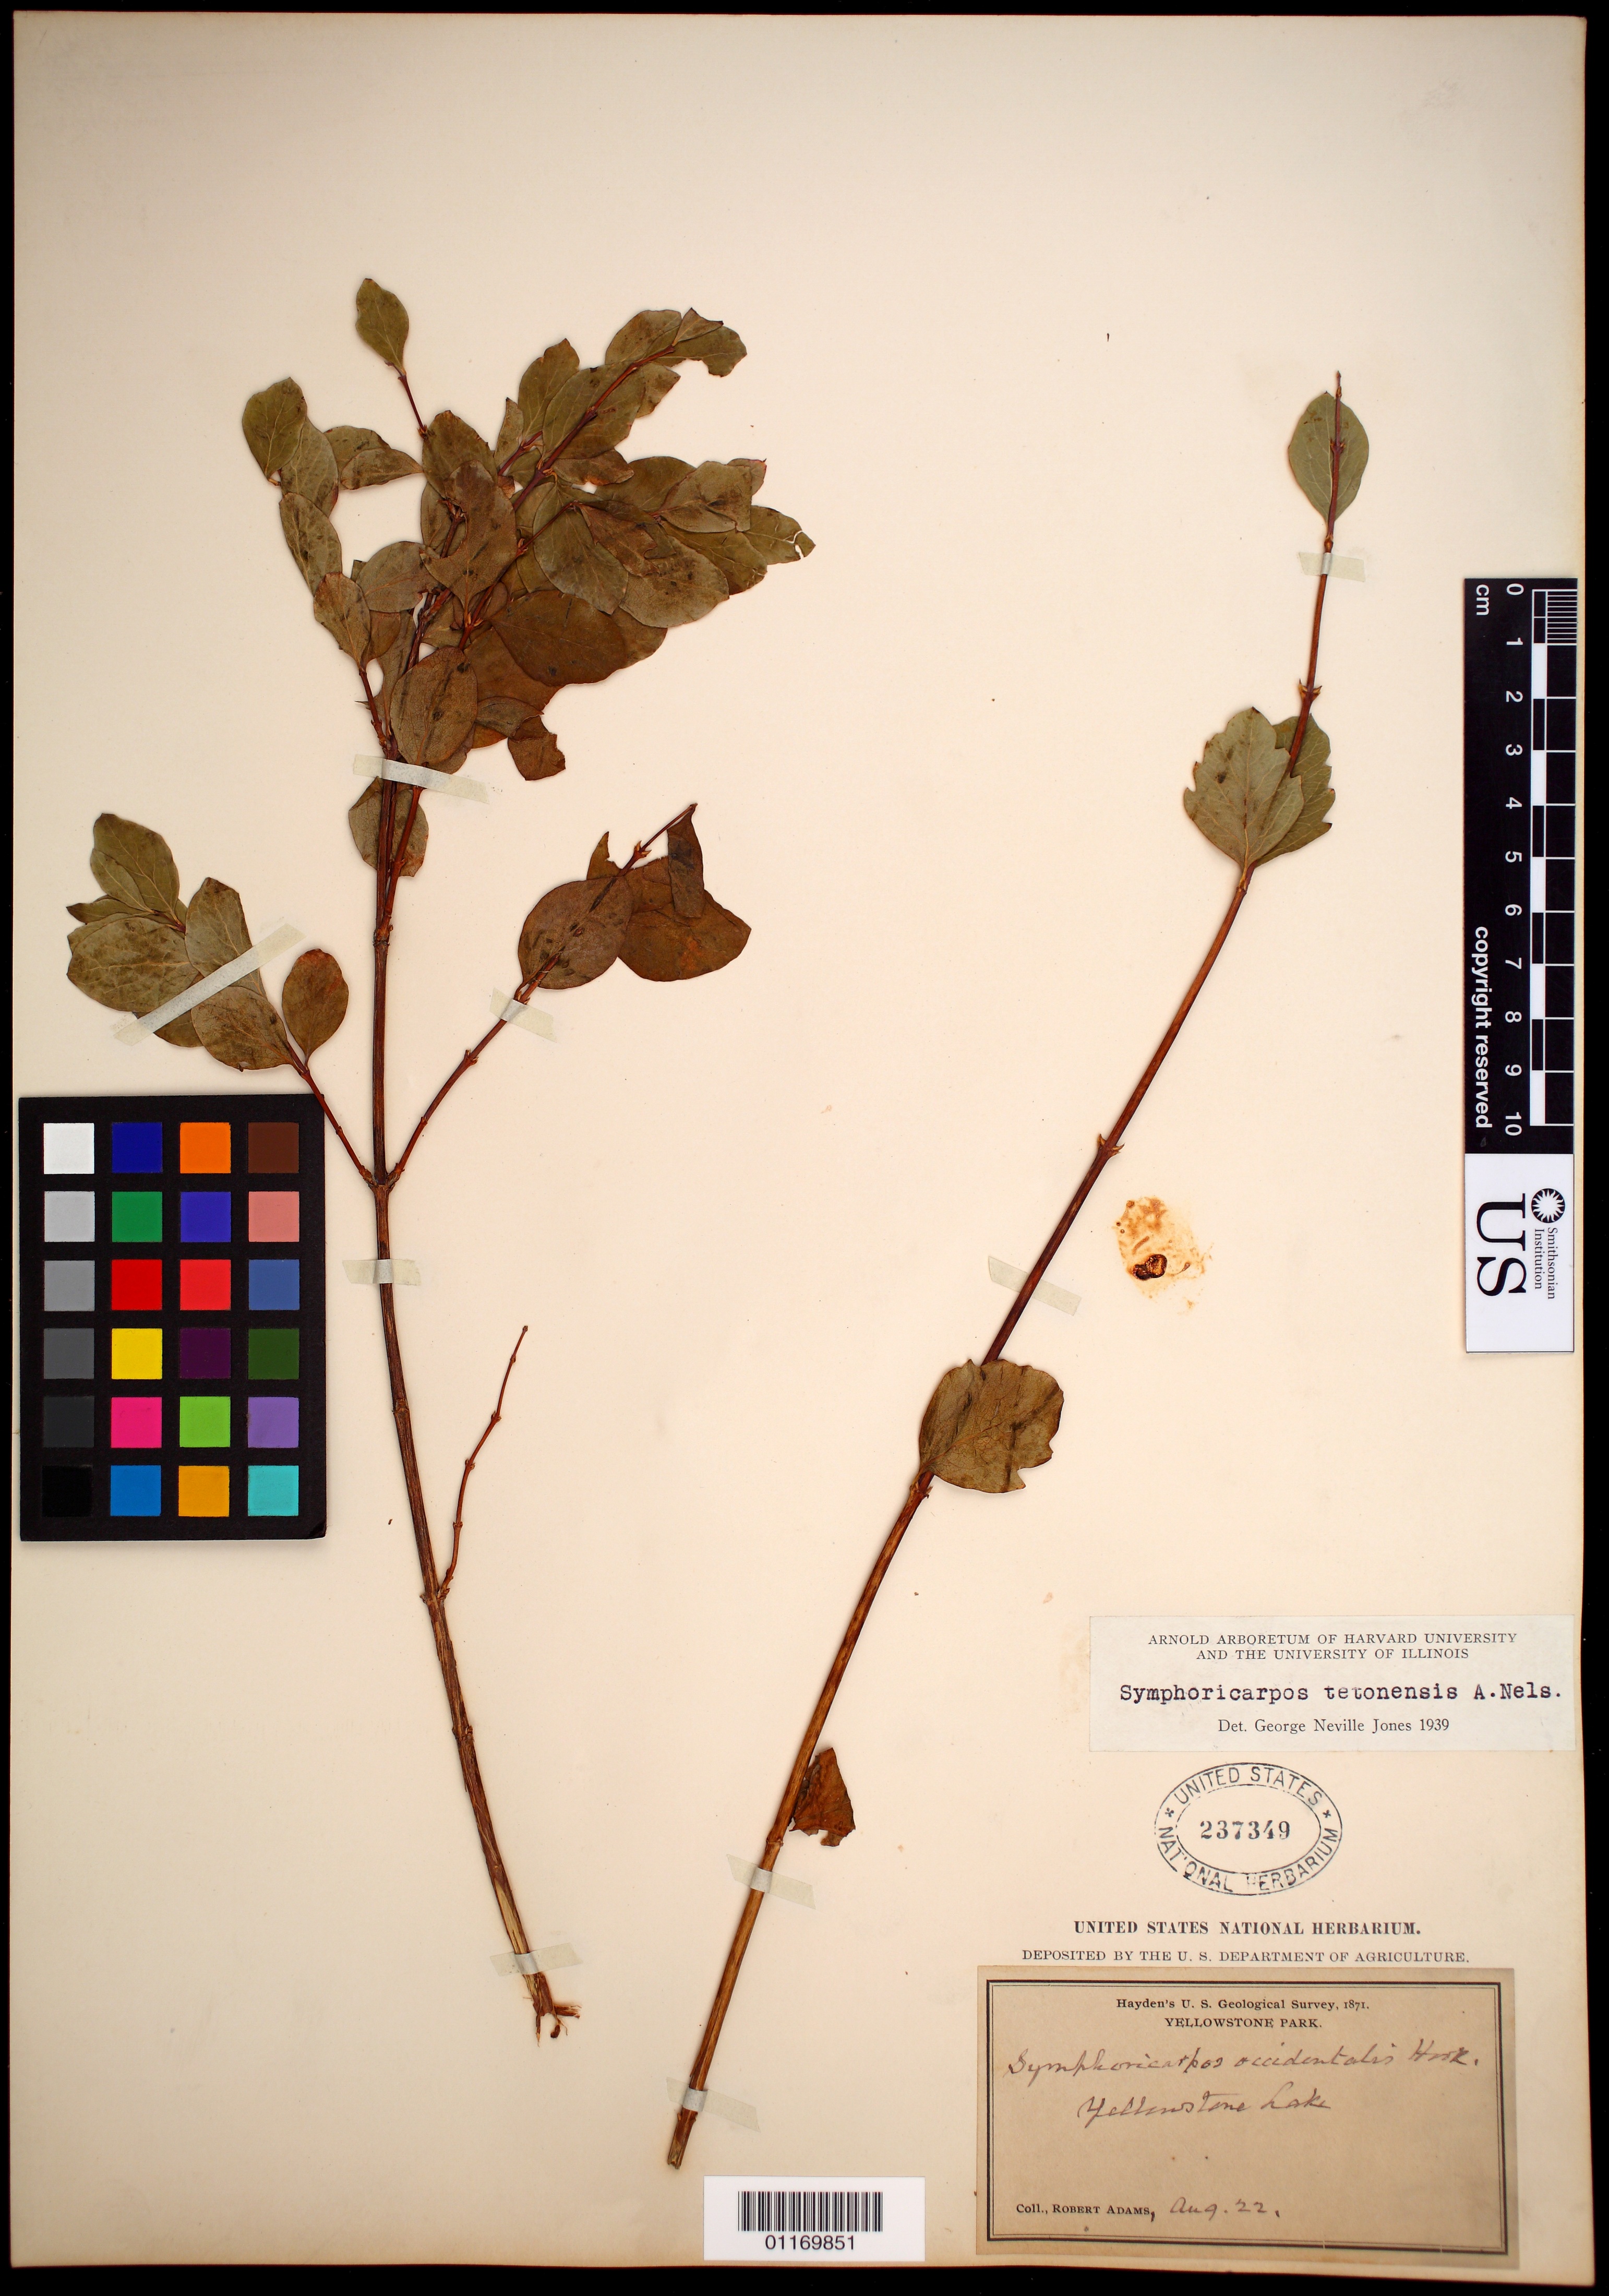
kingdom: Plantae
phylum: Tracheophyta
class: Magnoliopsida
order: Dipsacales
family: Caprifoliaceae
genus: Symphoricarpos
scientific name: Symphoricarpos tetonensis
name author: A. Nelson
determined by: Jones, G. N.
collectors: R. Adams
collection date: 1871-08-22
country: United States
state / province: Wyoming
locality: Yellowstone Lake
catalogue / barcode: US 237349